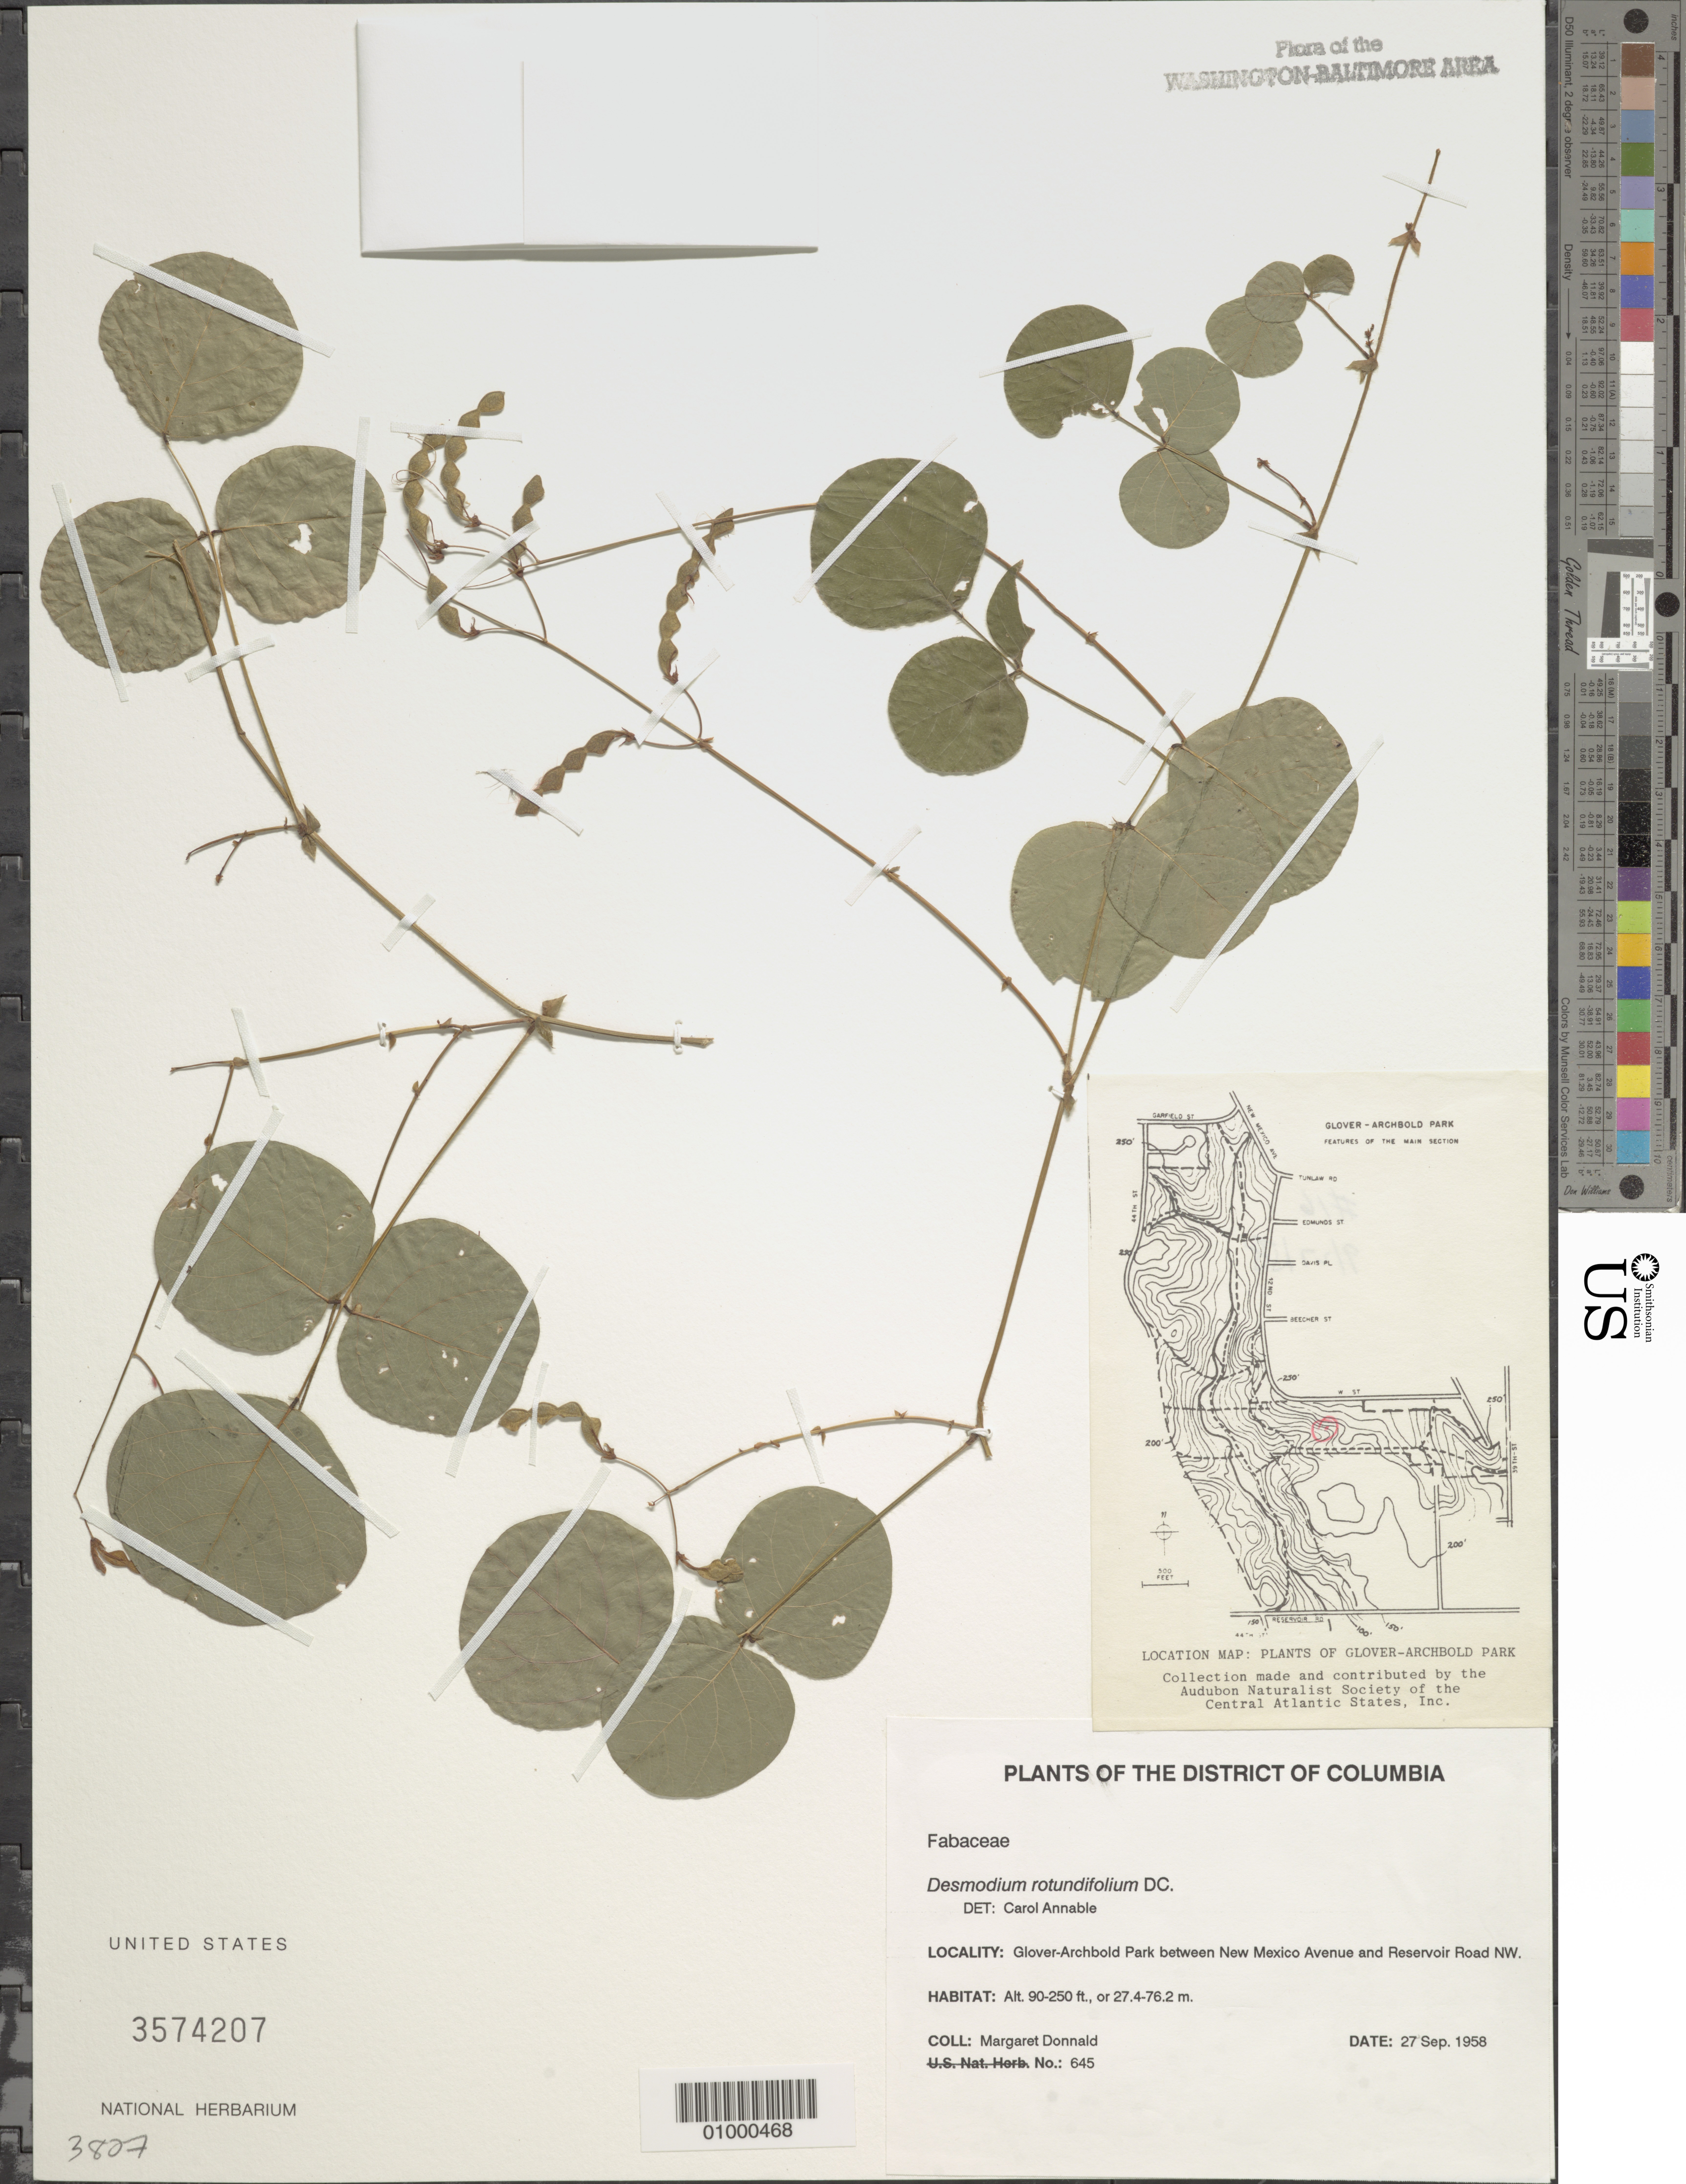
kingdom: Plantae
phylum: Tracheophyta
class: Magnoliopsida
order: Fabales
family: Fabaceae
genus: Desmodium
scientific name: Desmodium rotundifolium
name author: DC.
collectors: M. Donnald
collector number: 645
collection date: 1958-09-27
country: United States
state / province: District of Columbia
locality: Glover-Archbold Park between New Mexico Avenue and Reservoir Road NW.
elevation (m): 27.4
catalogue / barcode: US 3574207